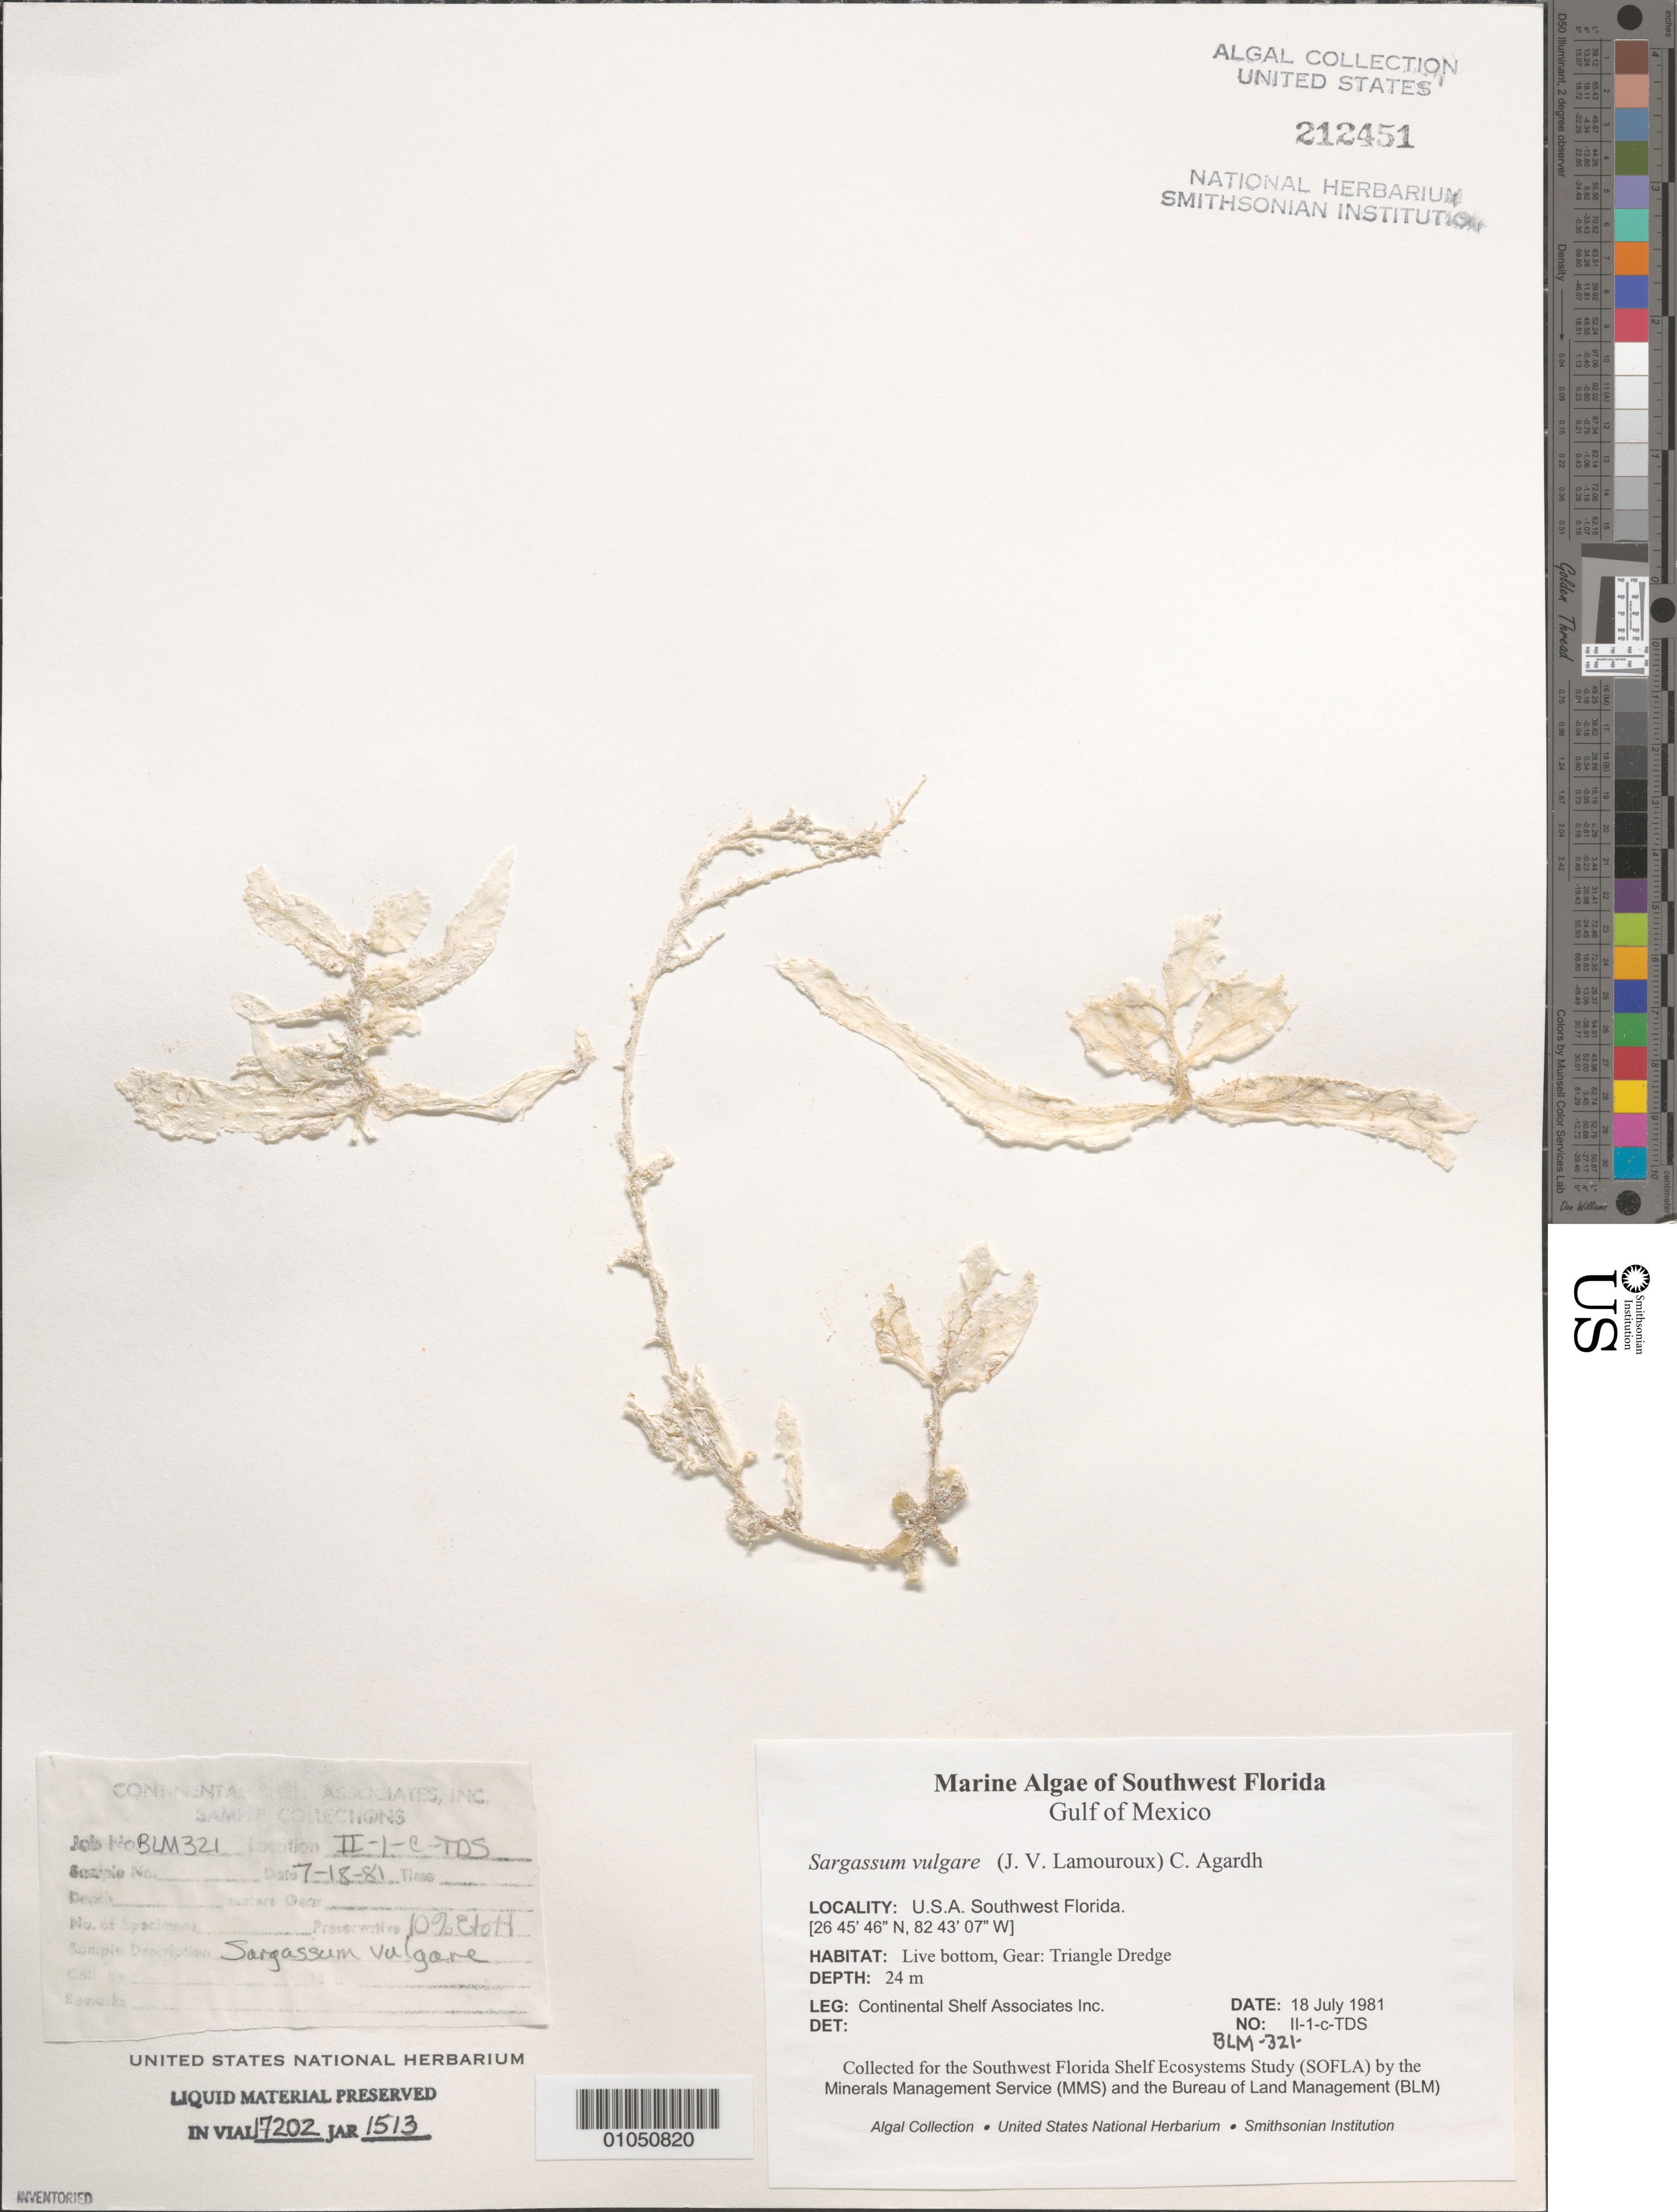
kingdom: Chromista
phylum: Ochrophyta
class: Phaeophyceae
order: Fucales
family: Sargassaceae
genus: Sargassum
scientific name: Sargassum vulgare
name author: C. Agardh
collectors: Continental Shelf Associates for the MMS/BLM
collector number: BLM-321-II-1-C-TDS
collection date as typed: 18 Jul 1981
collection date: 1981-07-18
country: United States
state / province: Florida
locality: Gulf of Mexico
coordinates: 26 45'46"N, 82 43'07"W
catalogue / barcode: US 212451